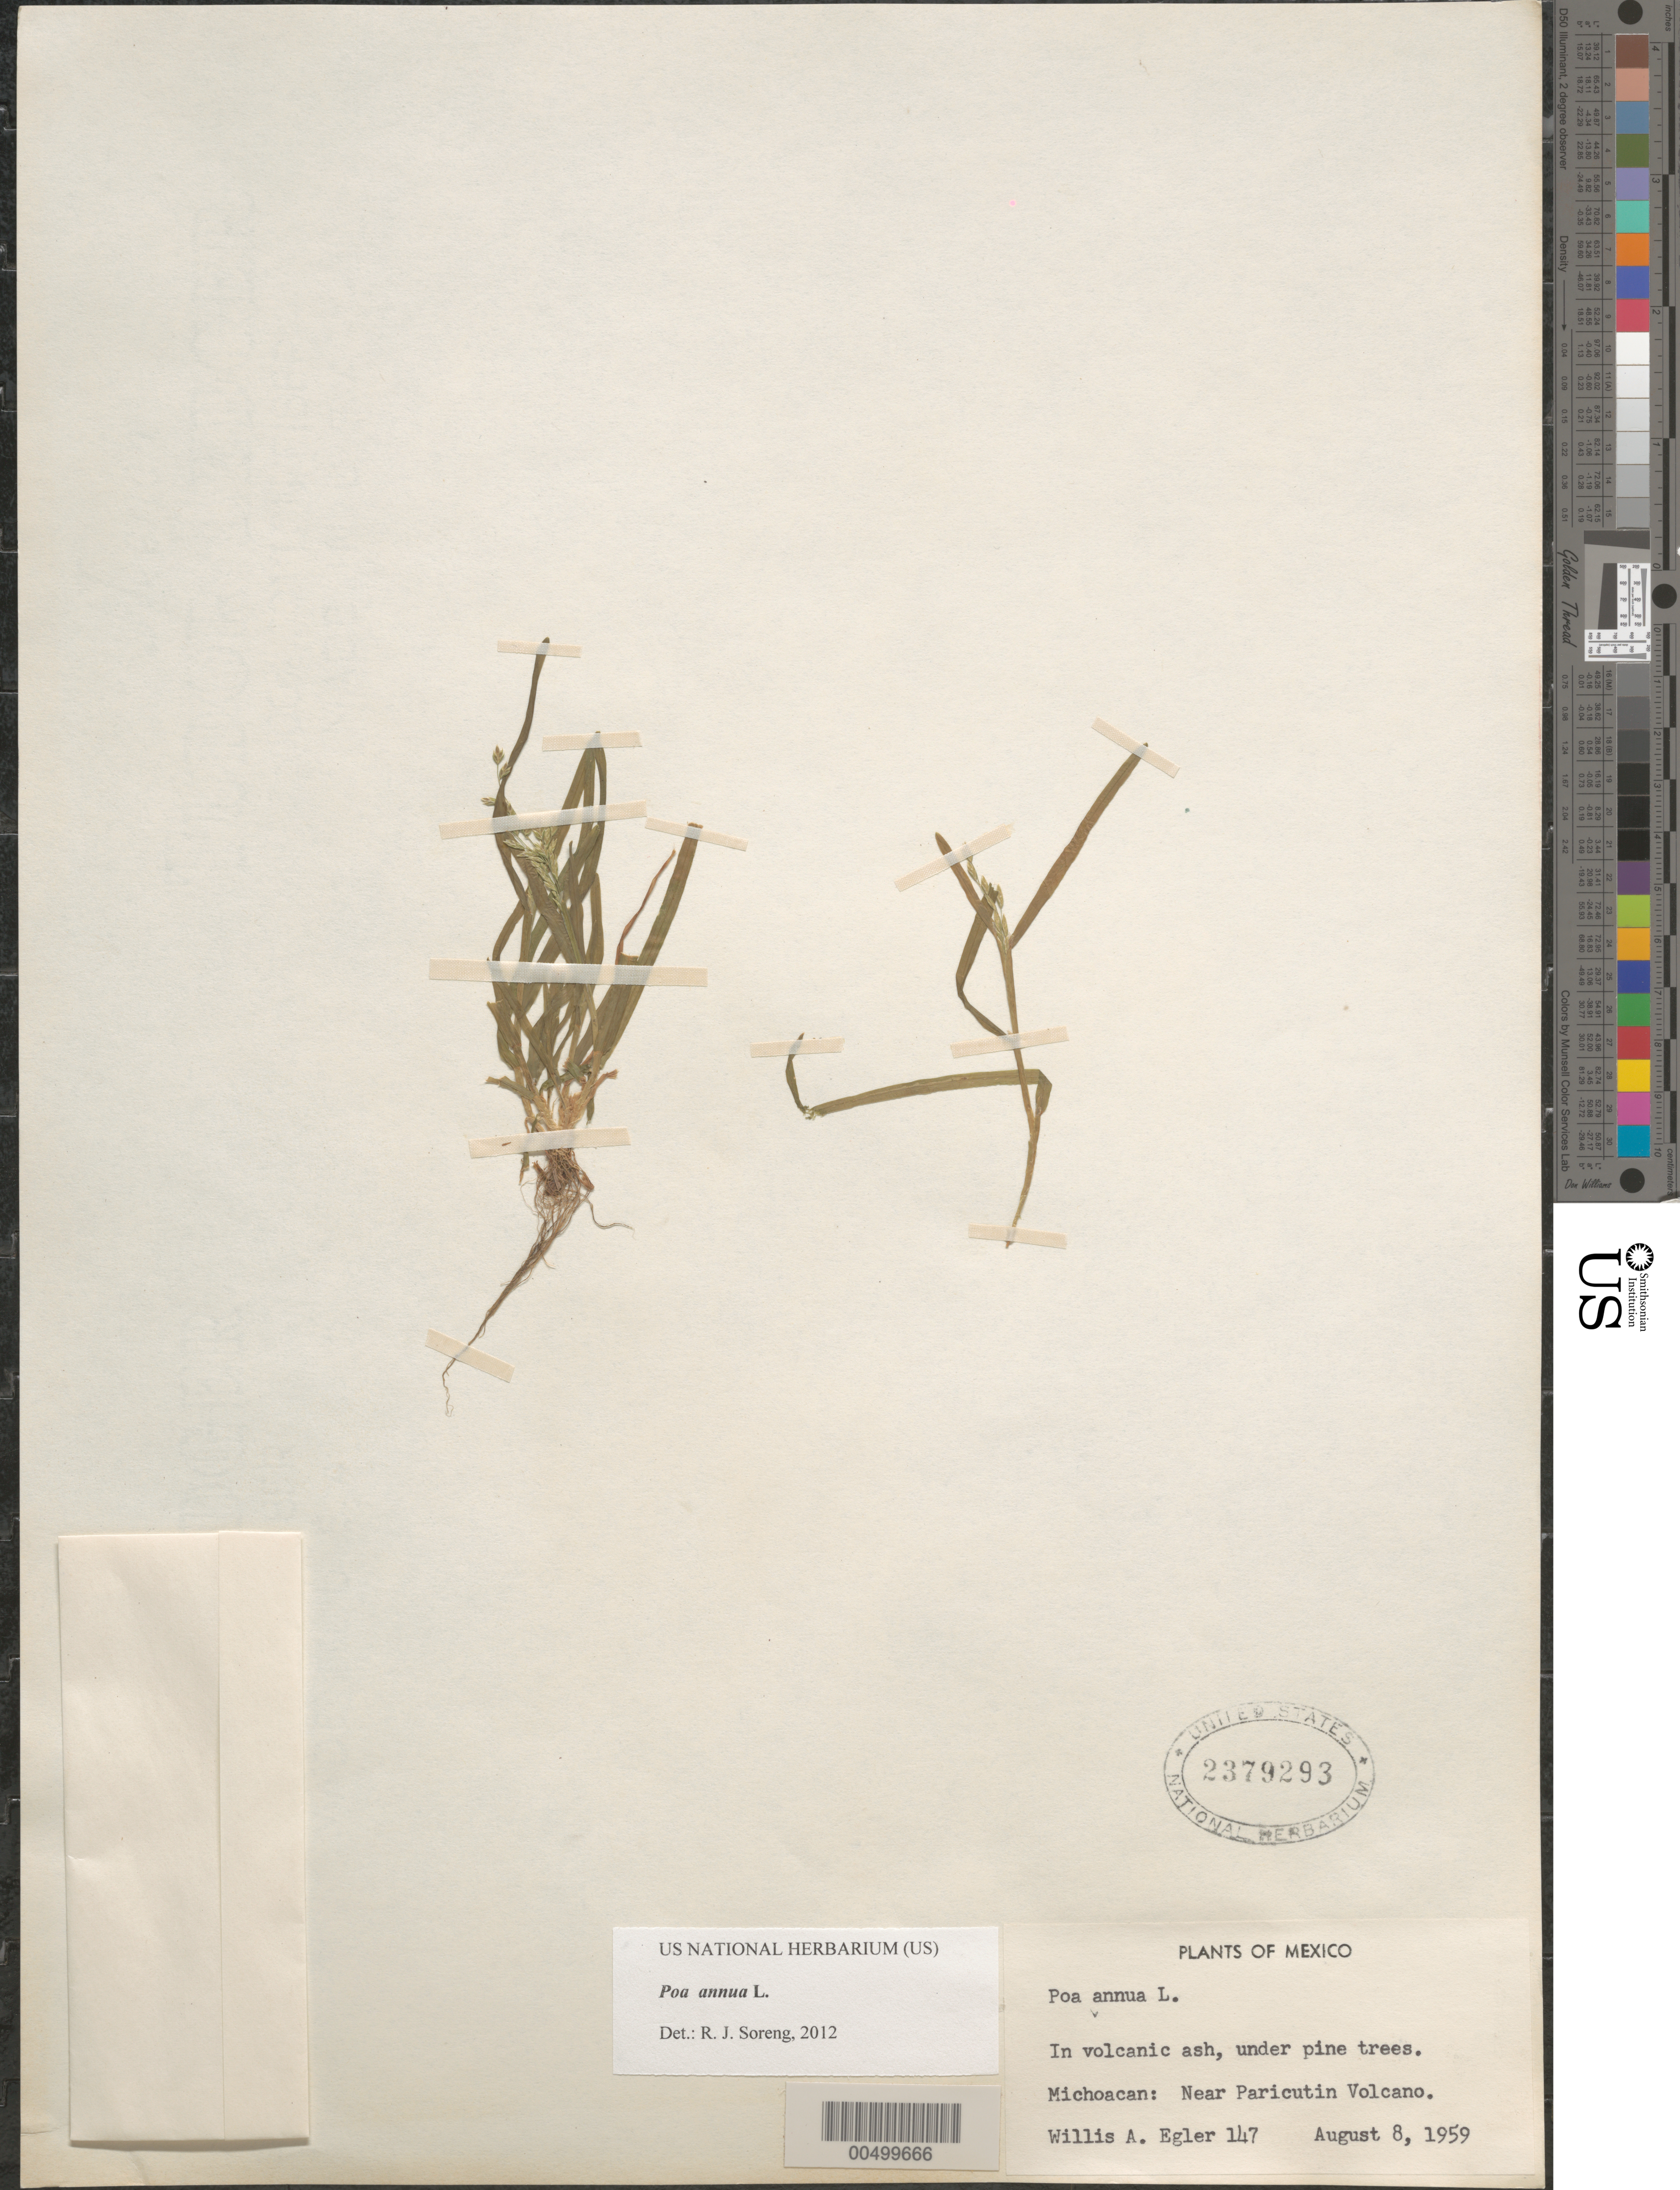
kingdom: Plantae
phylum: Tracheophyta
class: Liliopsida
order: Poales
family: Poaceae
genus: Poa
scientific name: Poa annua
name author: L.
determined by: Soreng, Robert J., Research Associate (BOT), Smithsonian Institution - National Museum of Natural History (UNITED STATES)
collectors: W. A. Egler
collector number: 147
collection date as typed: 8 Aug 1959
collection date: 1959-08-08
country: Mexico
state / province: Michoacán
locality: Near Paricutin Volcano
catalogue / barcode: US 2379293